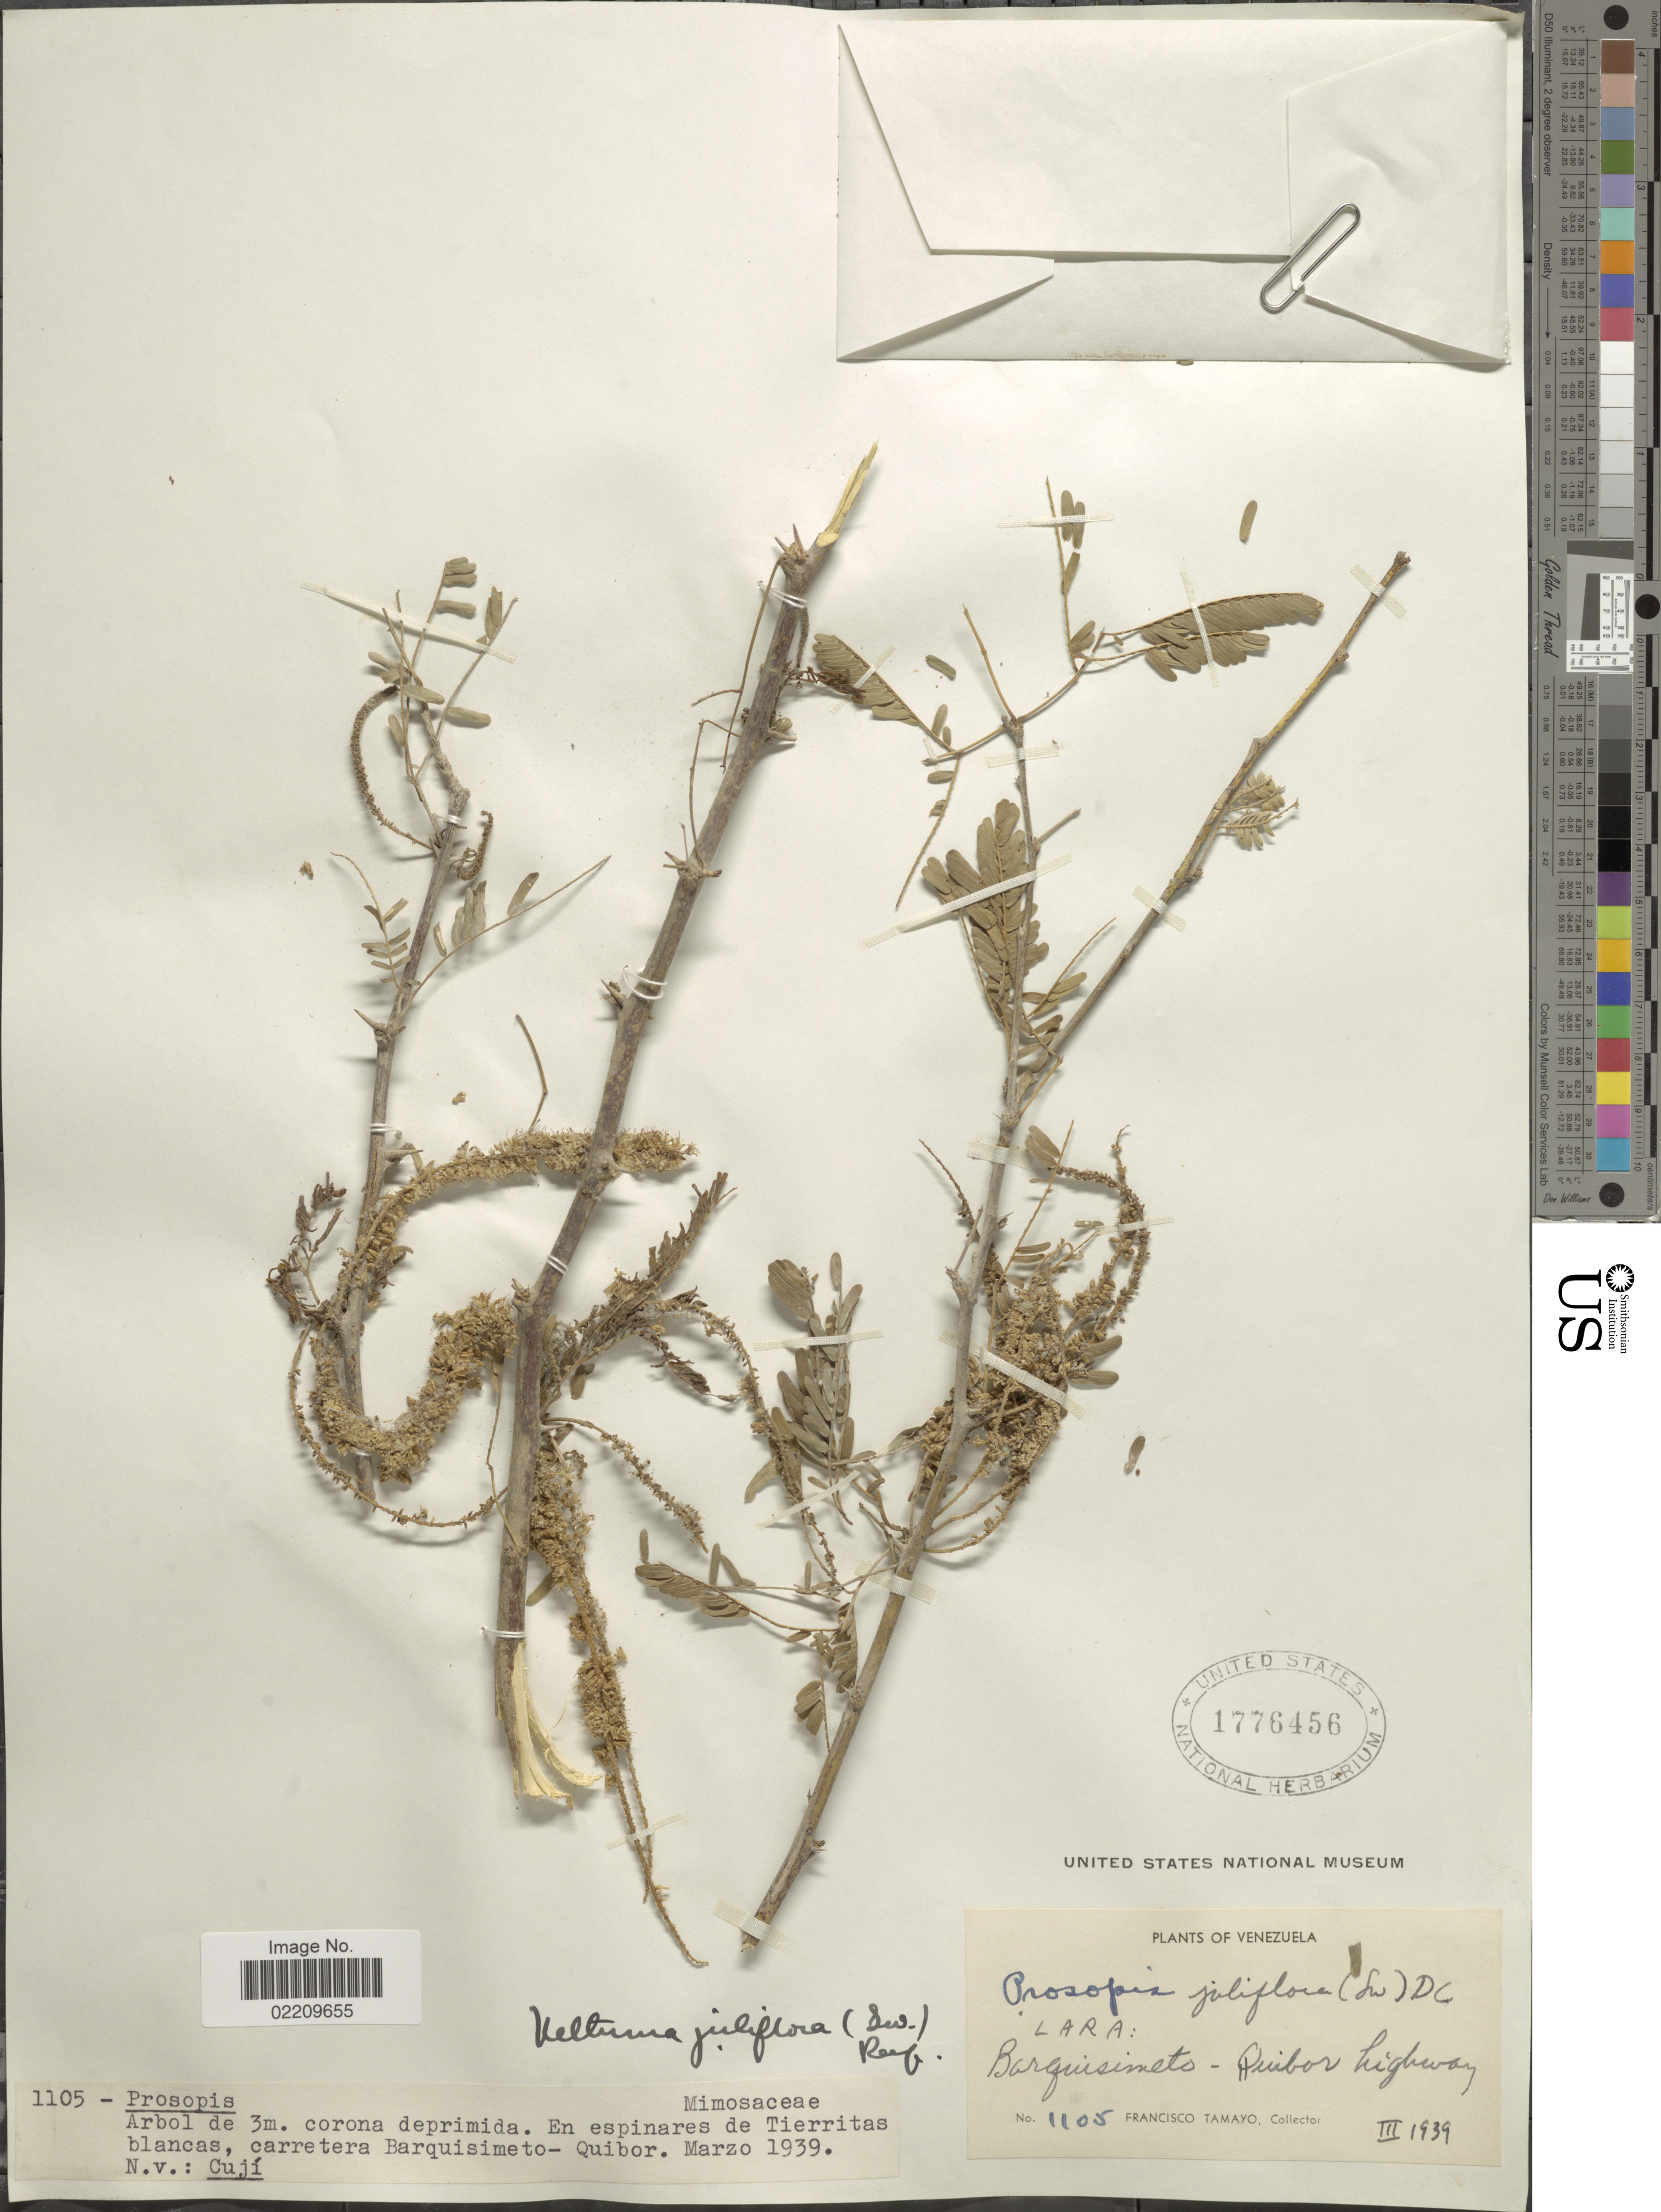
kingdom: Plantae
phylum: Tracheophyta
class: Magnoliopsida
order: Fabales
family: Fabaceae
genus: Neltuma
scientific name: Neltuma juliflora var. juliflora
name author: (Sw.) Raf.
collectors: F. Tamayo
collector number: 1105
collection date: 1939-03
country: Venezuela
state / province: Lara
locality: Barquisimeto - Quibor highway.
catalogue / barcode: US 1776456